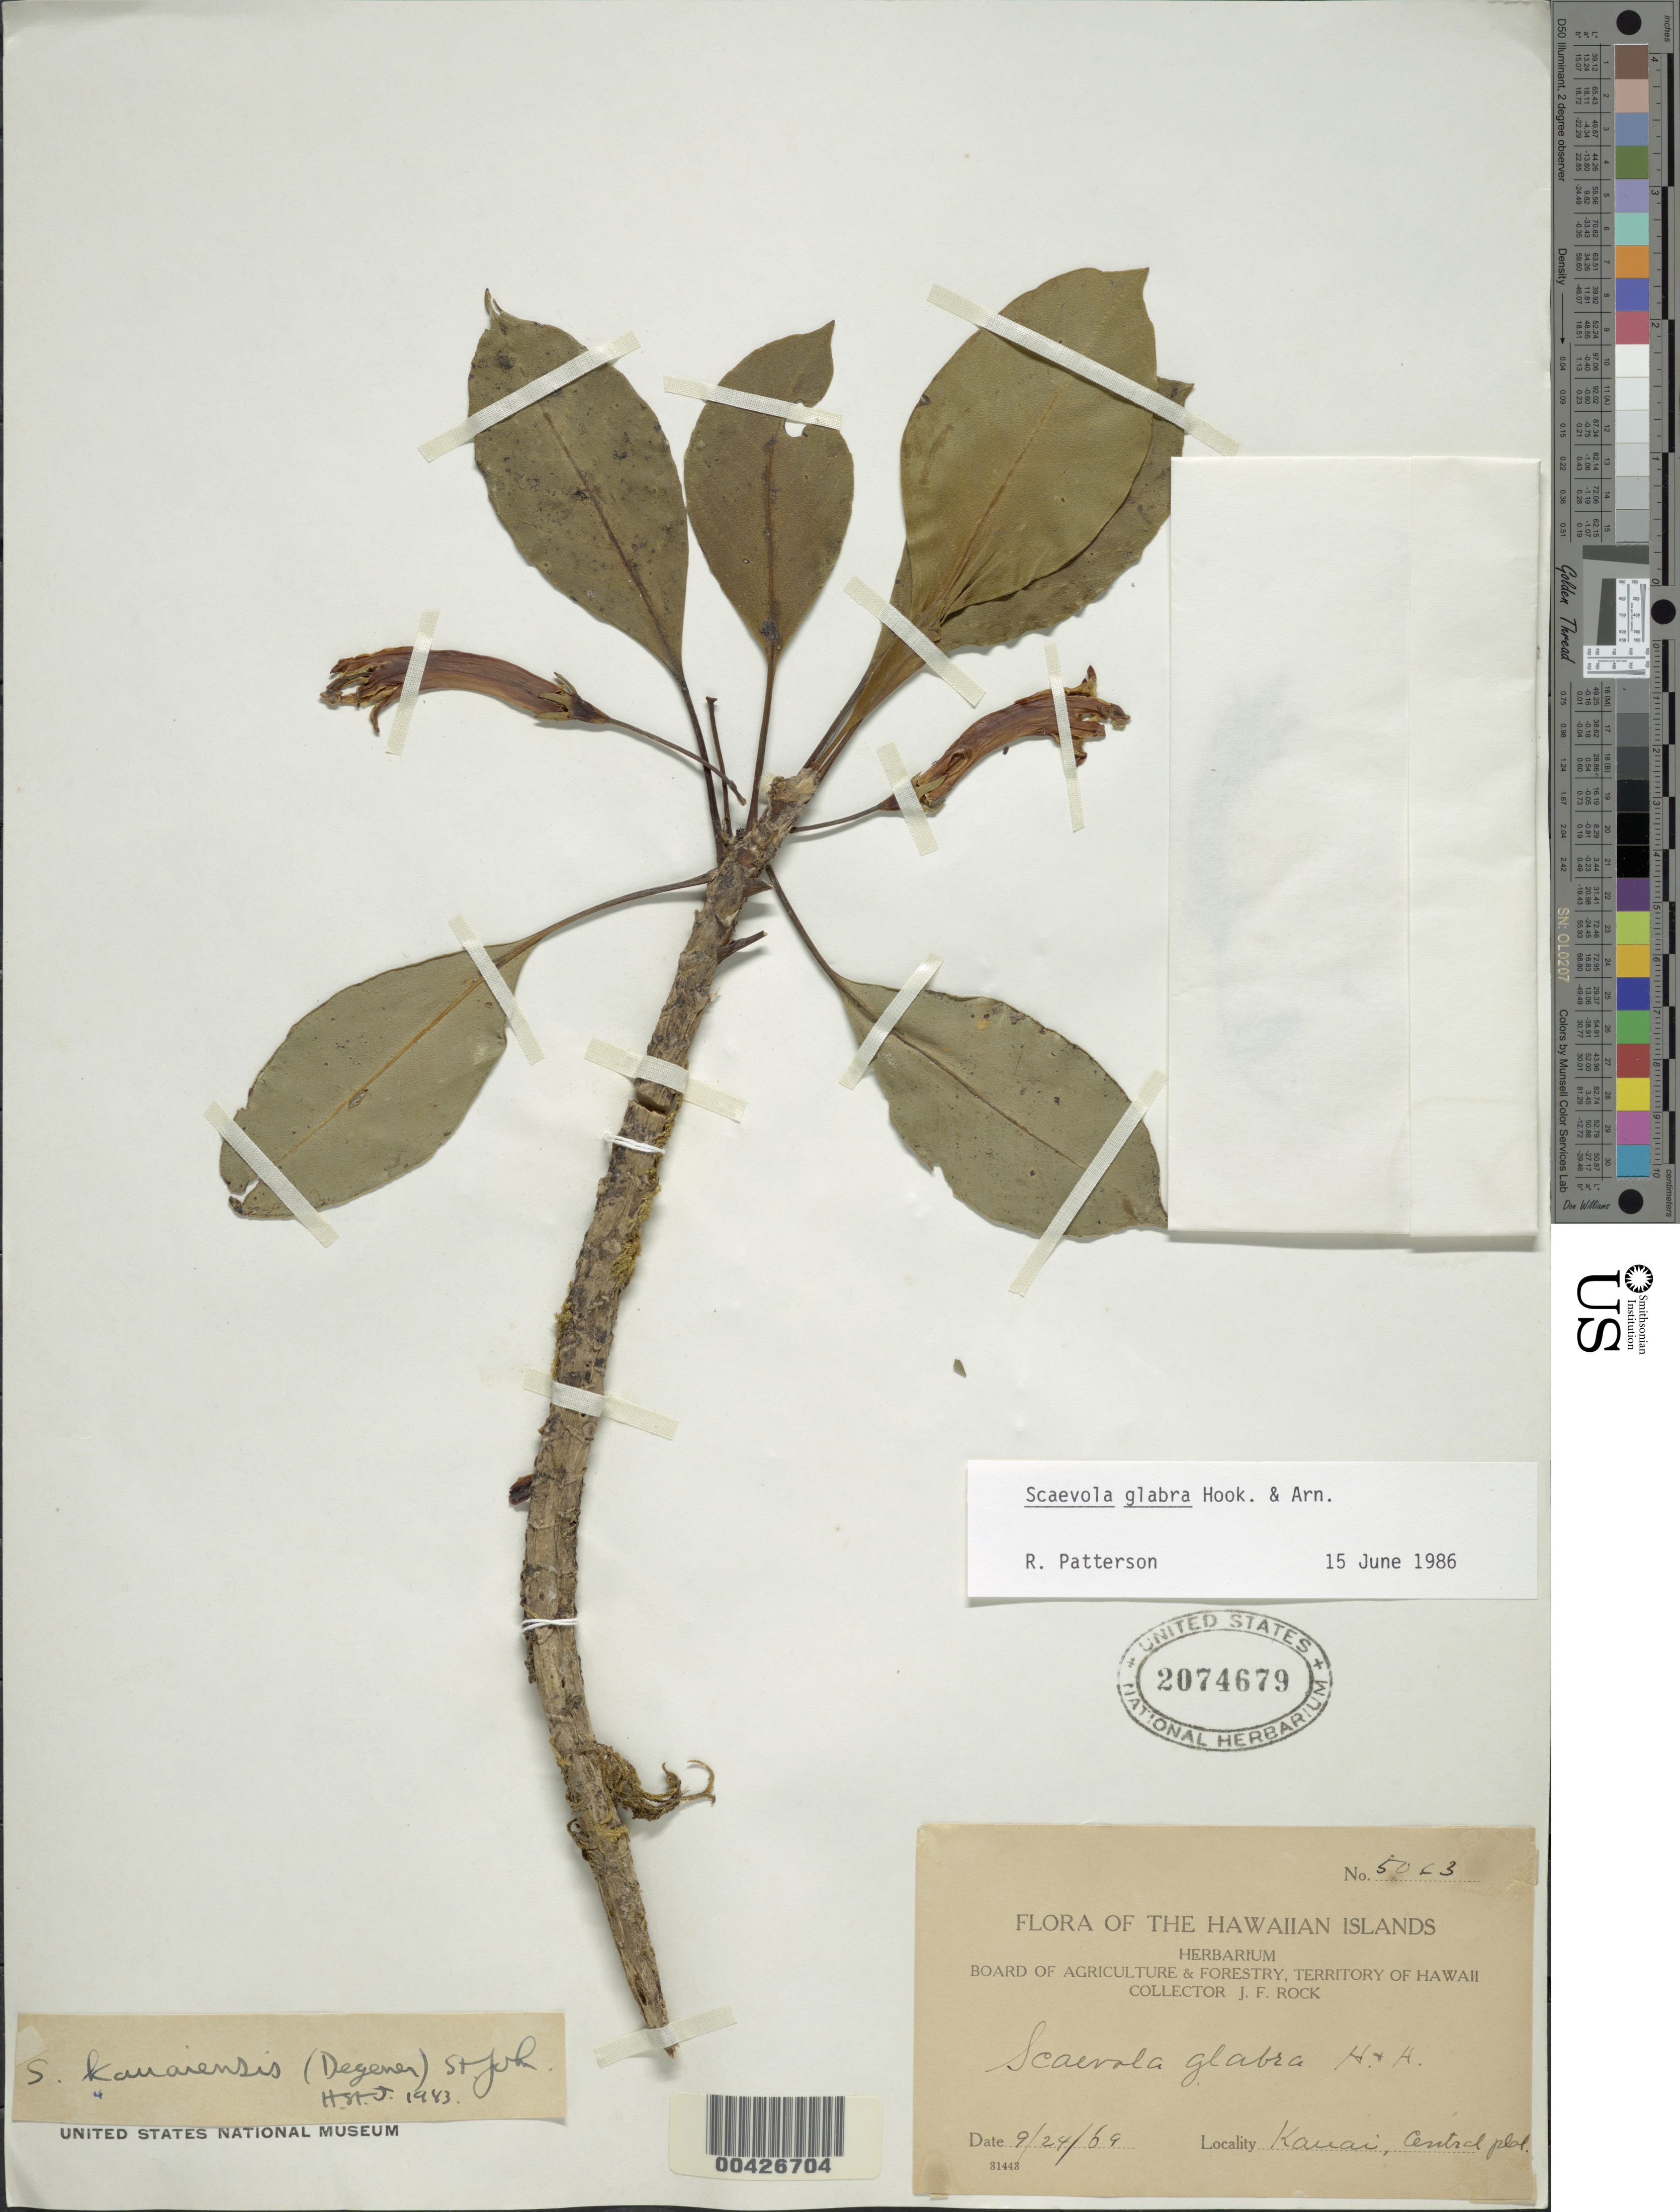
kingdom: Plantae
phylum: Tracheophyta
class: Magnoliopsida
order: Asterales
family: Goodeniaceae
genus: Scaevola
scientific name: Scaevola glabra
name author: Hook. & Arn.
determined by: Patterson, R.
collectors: J. F. Rock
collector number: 5063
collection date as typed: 24 Sep 1969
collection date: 1969-09-24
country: United States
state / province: Hawaii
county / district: Kauai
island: Kaua'i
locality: Kauai, Central plat...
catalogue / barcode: US 2074679